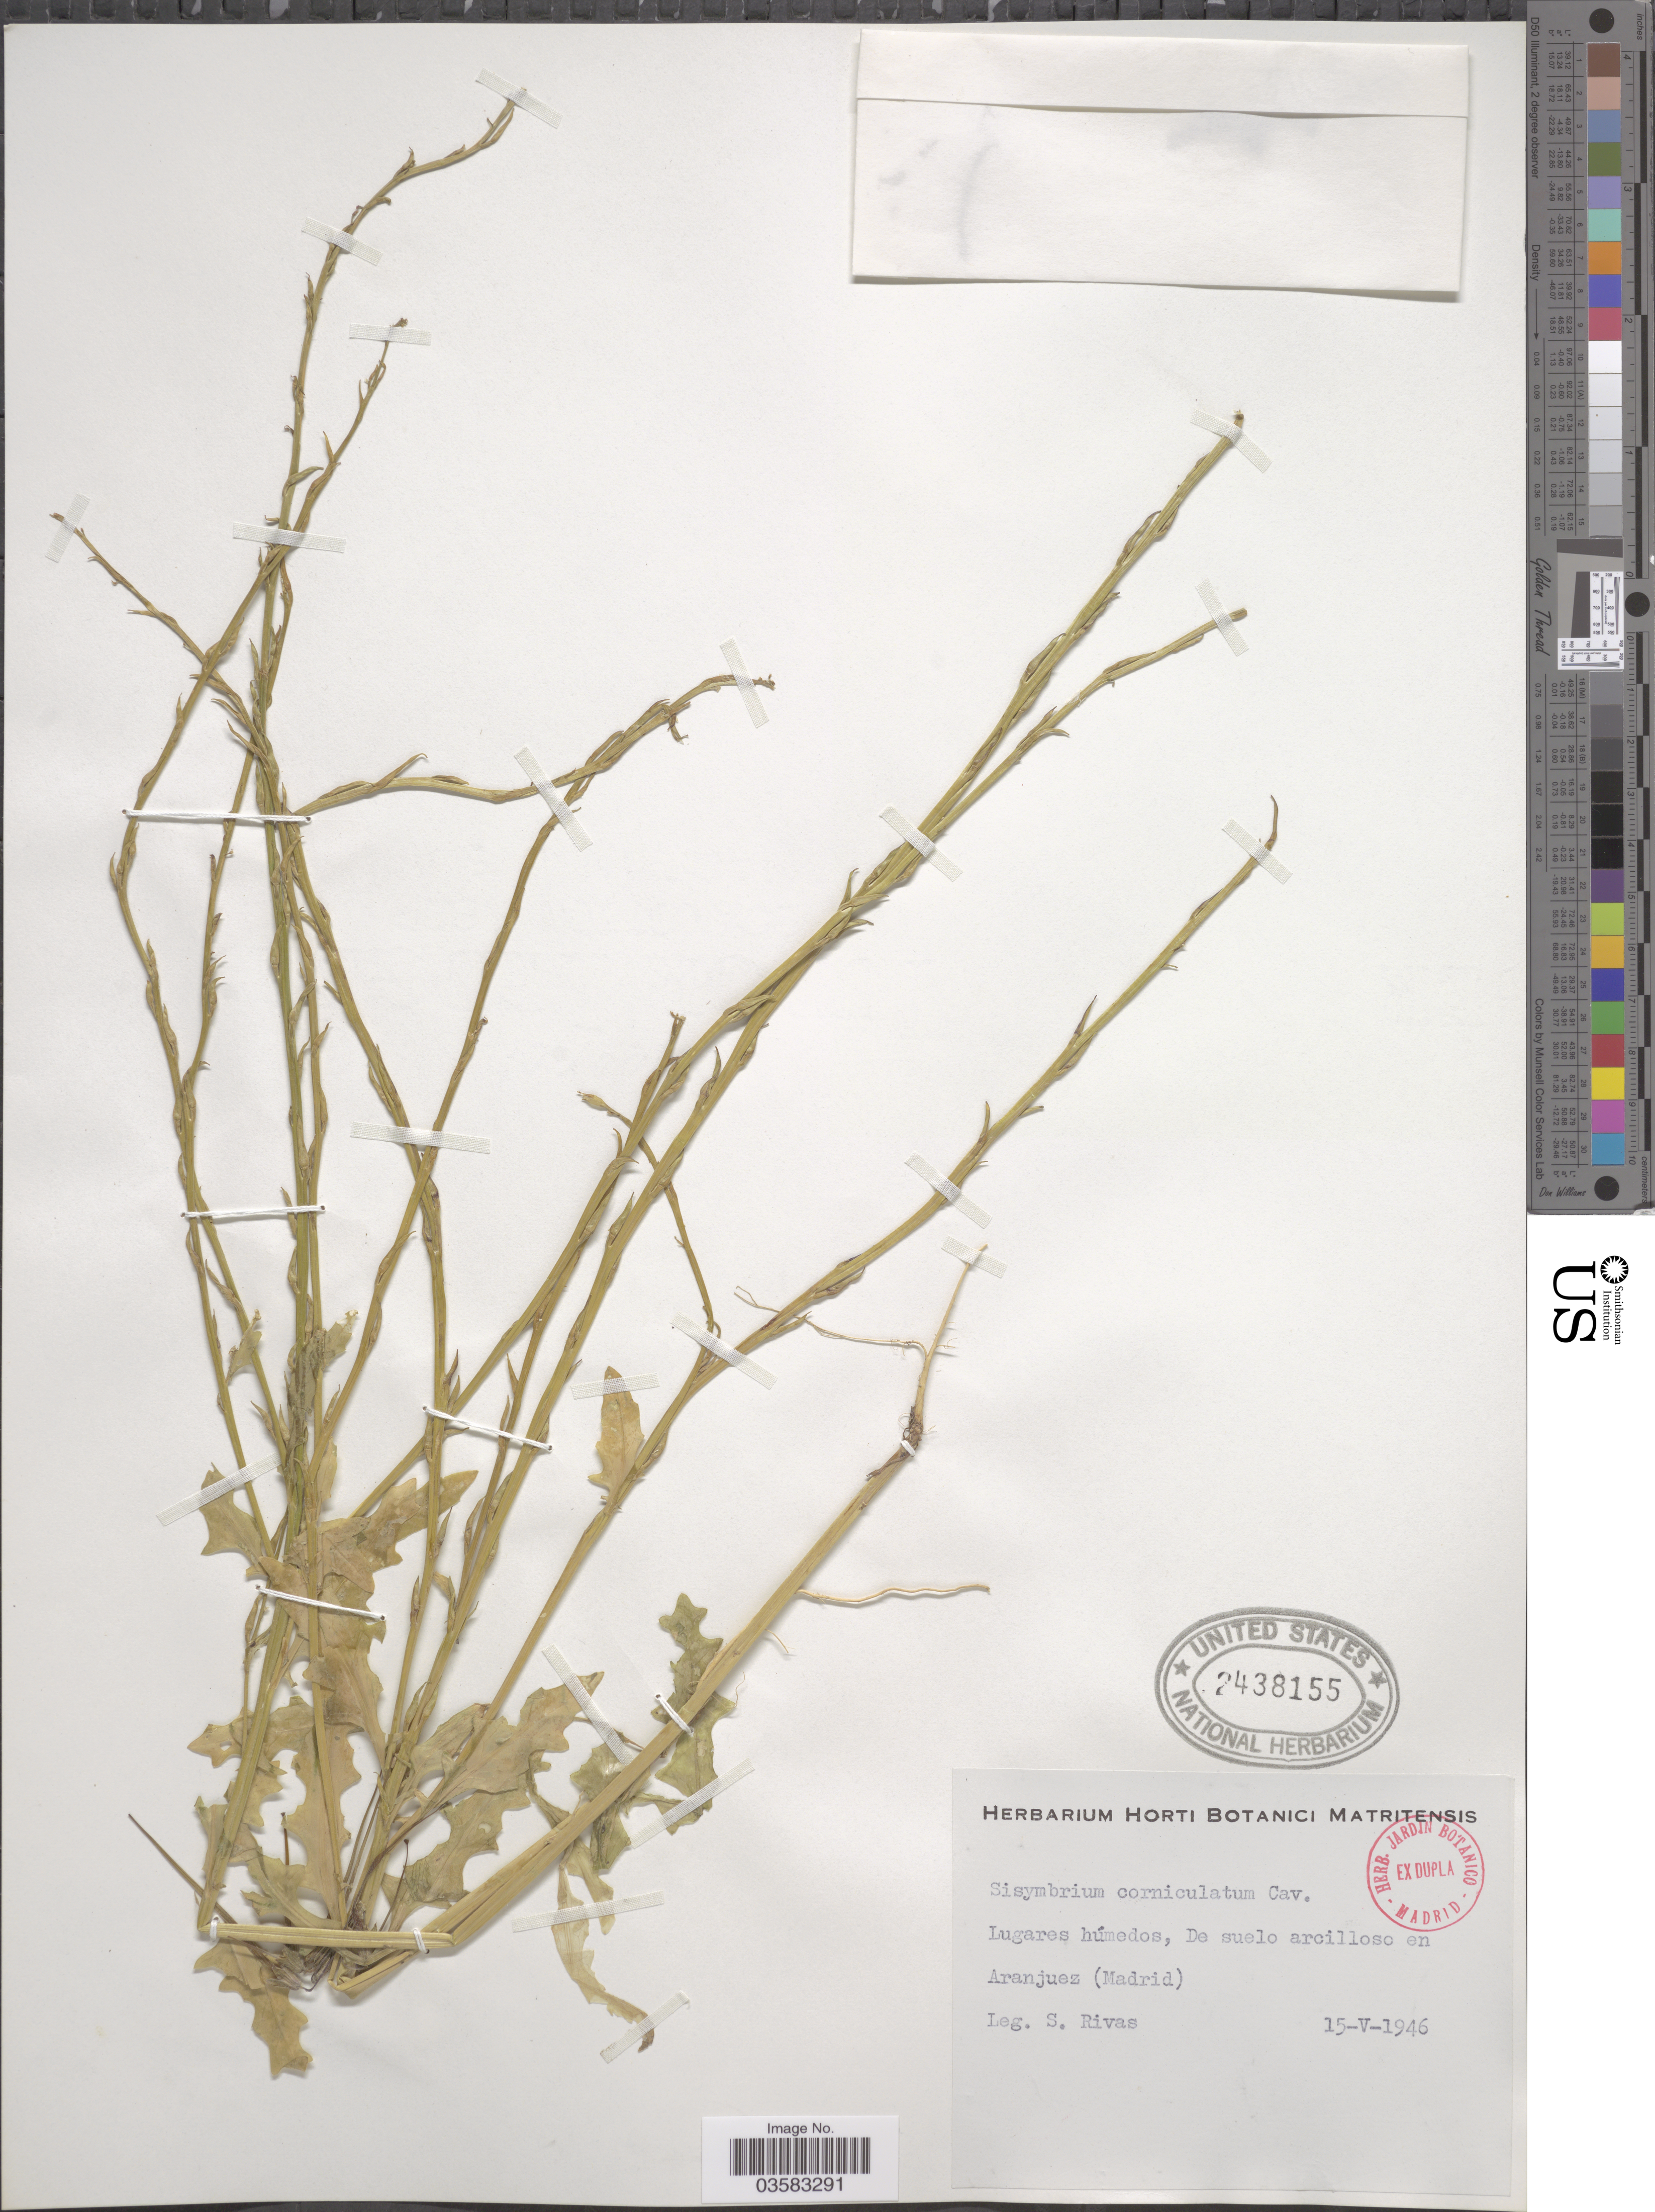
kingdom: Plantae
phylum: Tracheophyta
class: Magnoliopsida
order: Brassicales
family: Brassicaceae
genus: Sisymbrium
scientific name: Sisymbrium corniculatum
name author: Cav.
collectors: S. Rivas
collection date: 1946-05-15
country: Spain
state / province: Madrid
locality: Lugares húmedos, De suelo arcilloso en Aranjuez.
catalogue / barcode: US 2438155